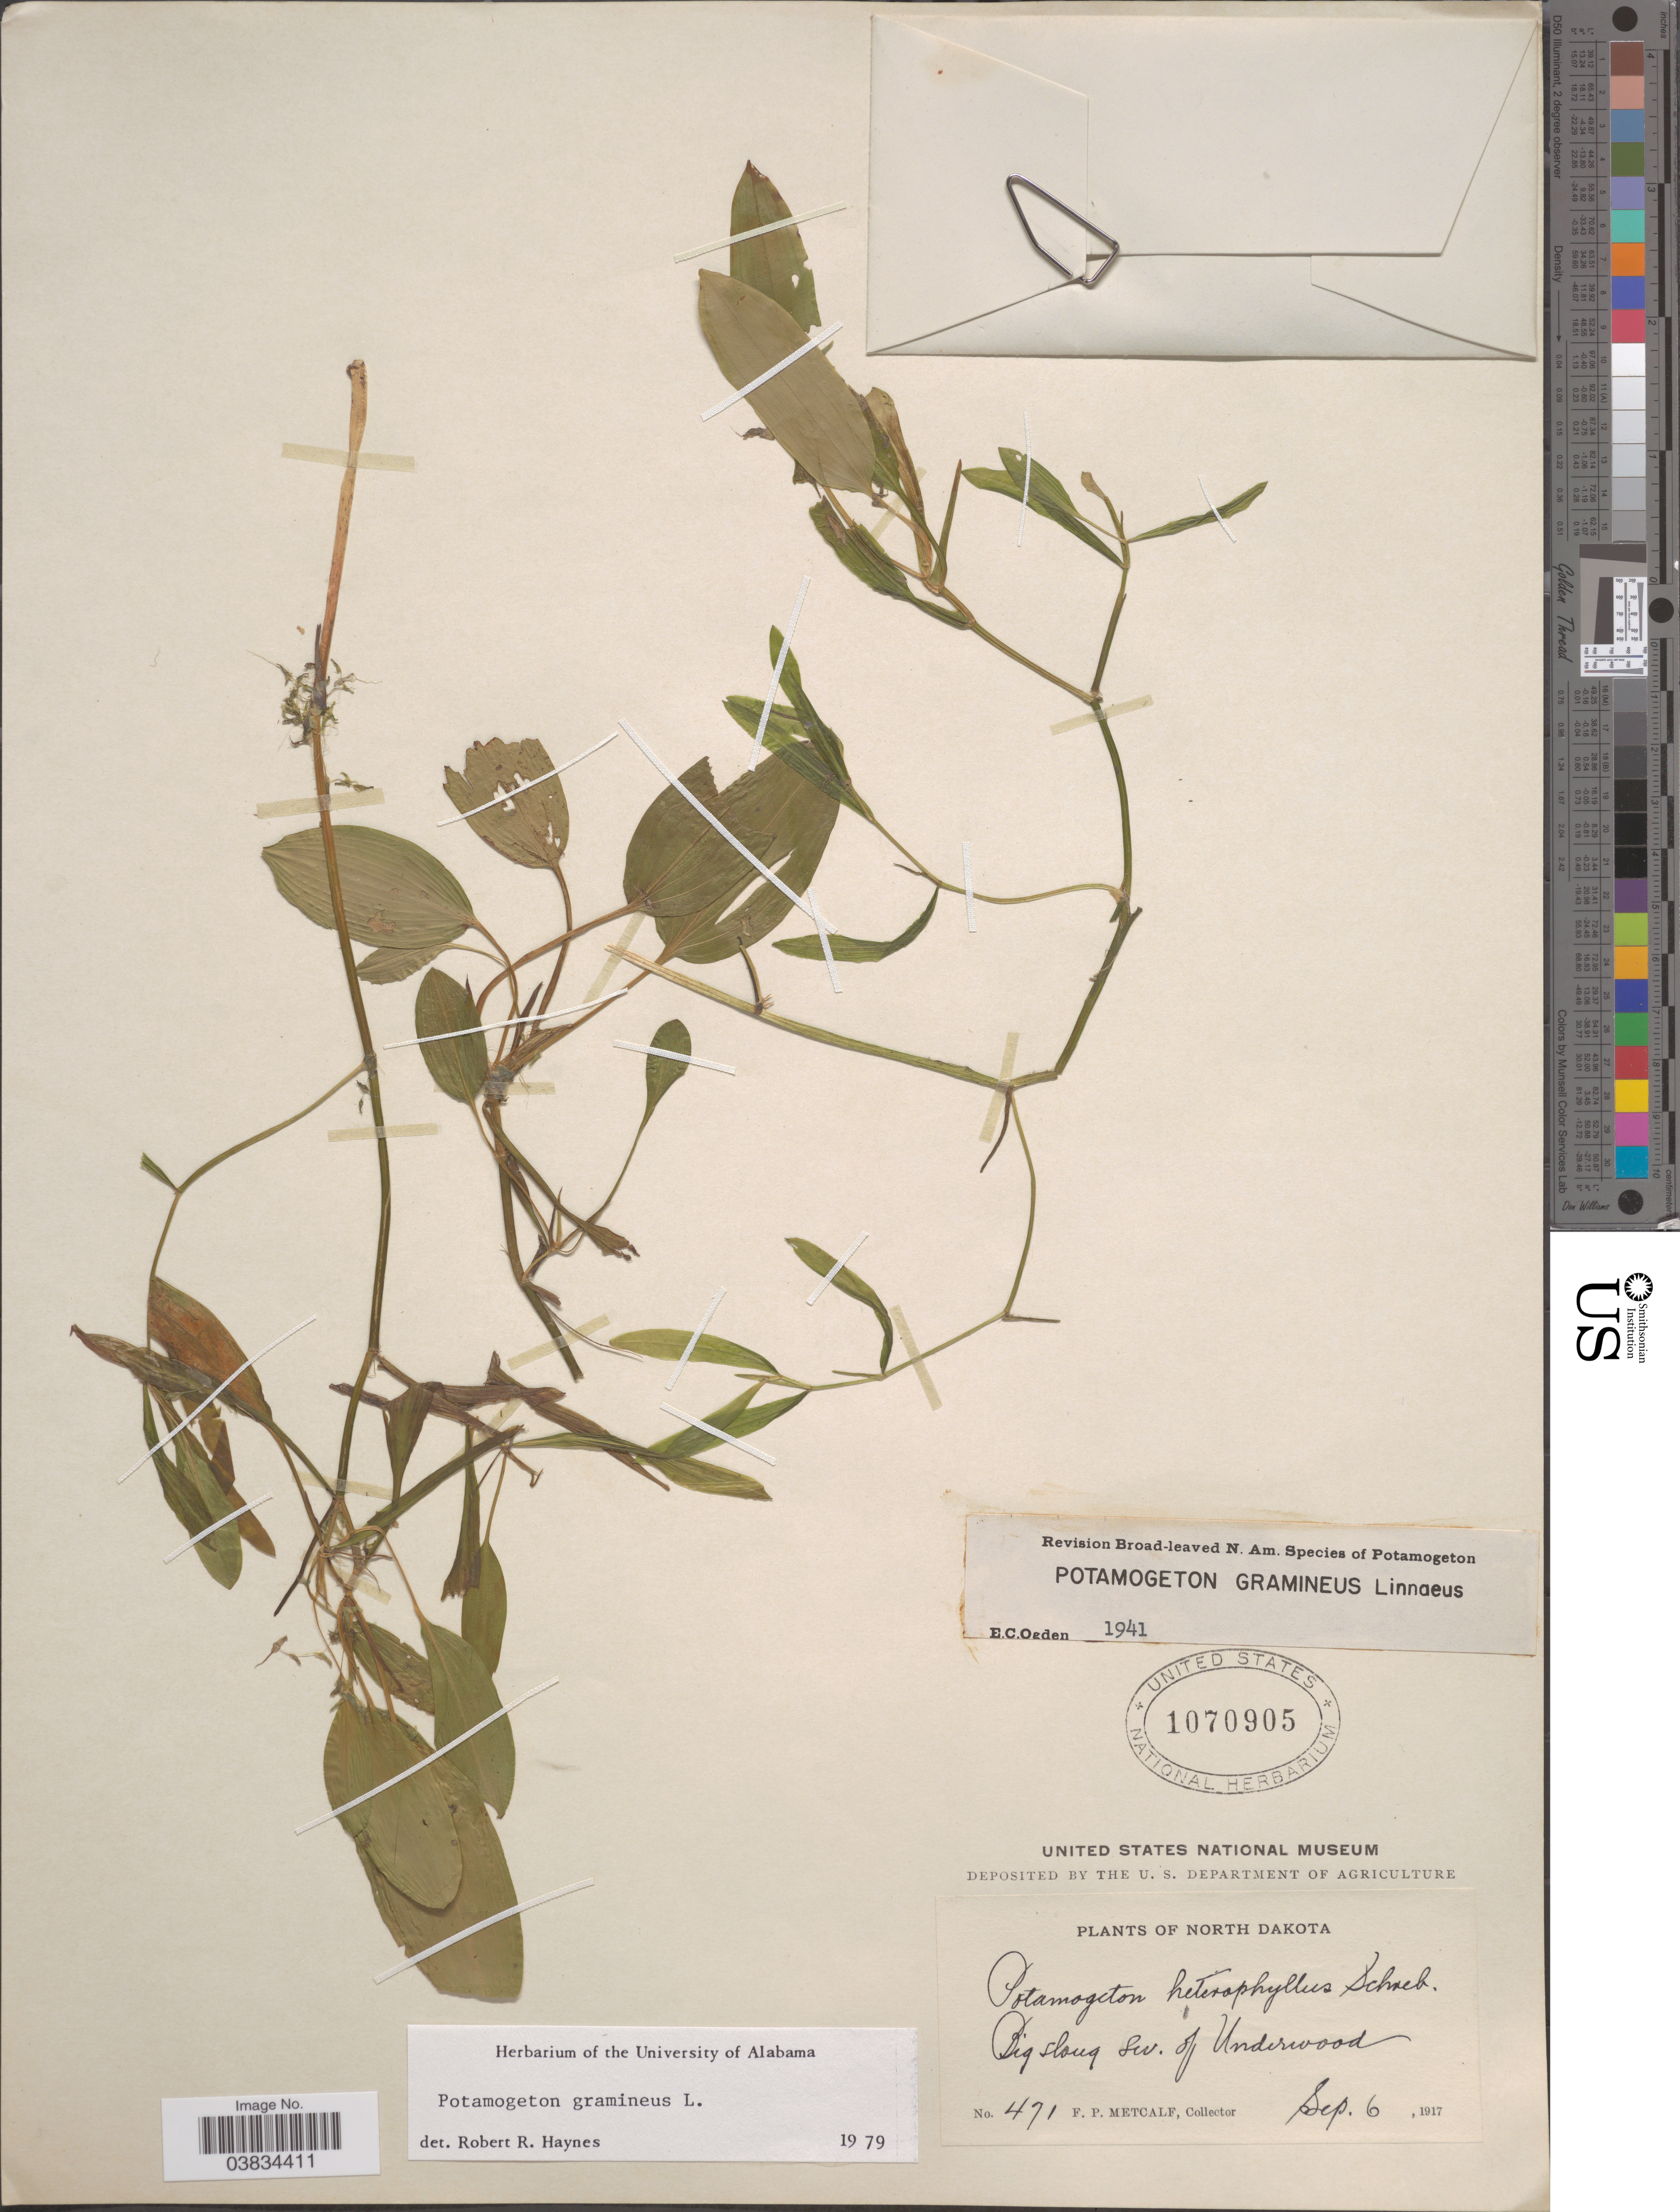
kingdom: Plantae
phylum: Tracheophyta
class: Liliopsida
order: Alismatales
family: Potamogetonaceae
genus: Potamogeton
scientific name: Potamogeton gramineus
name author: L.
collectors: F. Metcalf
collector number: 471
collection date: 1917-09-06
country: United States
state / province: North Dakota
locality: Big sloug Sev. of Underwood.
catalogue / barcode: US 1070905